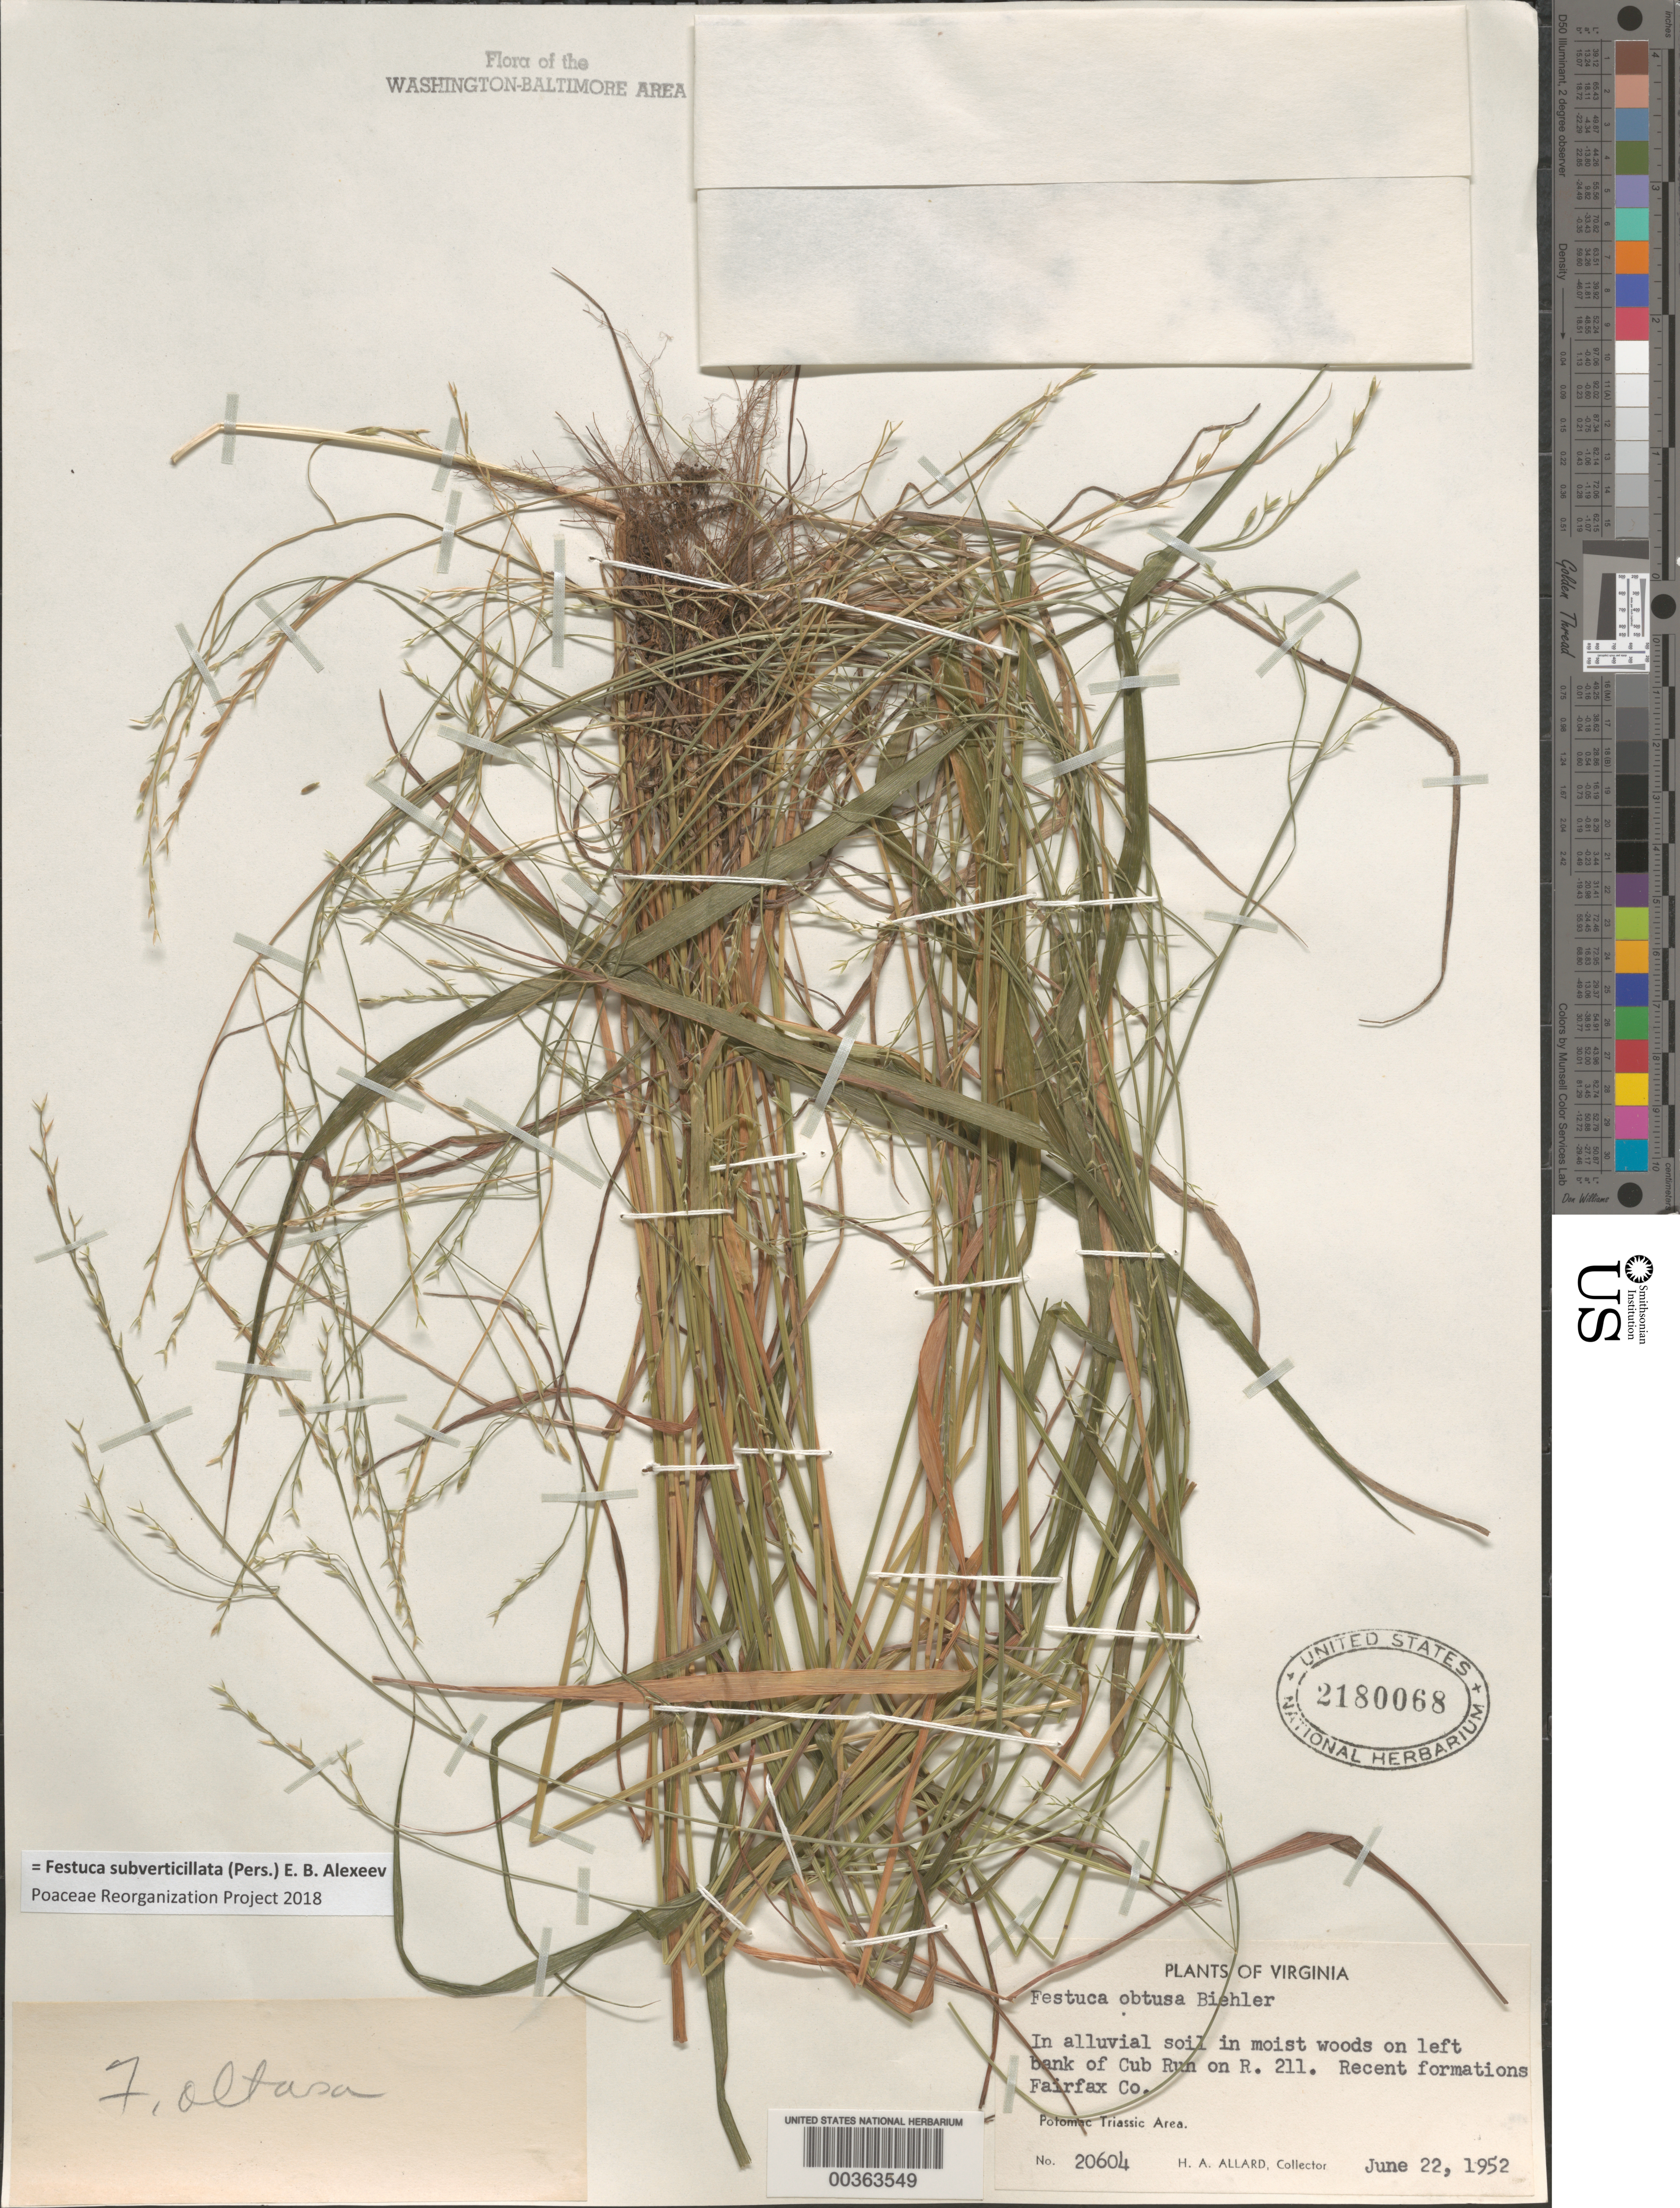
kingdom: Plantae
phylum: Tracheophyta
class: Liliopsida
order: Poales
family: Poaceae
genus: Festuca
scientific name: Festuca subverticillata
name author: (Pers.) E.B. Alexeev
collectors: H. A. Allard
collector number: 20604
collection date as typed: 22 Jun 1952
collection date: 1952-06-22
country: United States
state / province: Virginia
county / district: Fairfax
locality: Cub Run on Route 211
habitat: In moist woods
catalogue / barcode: US 2180068